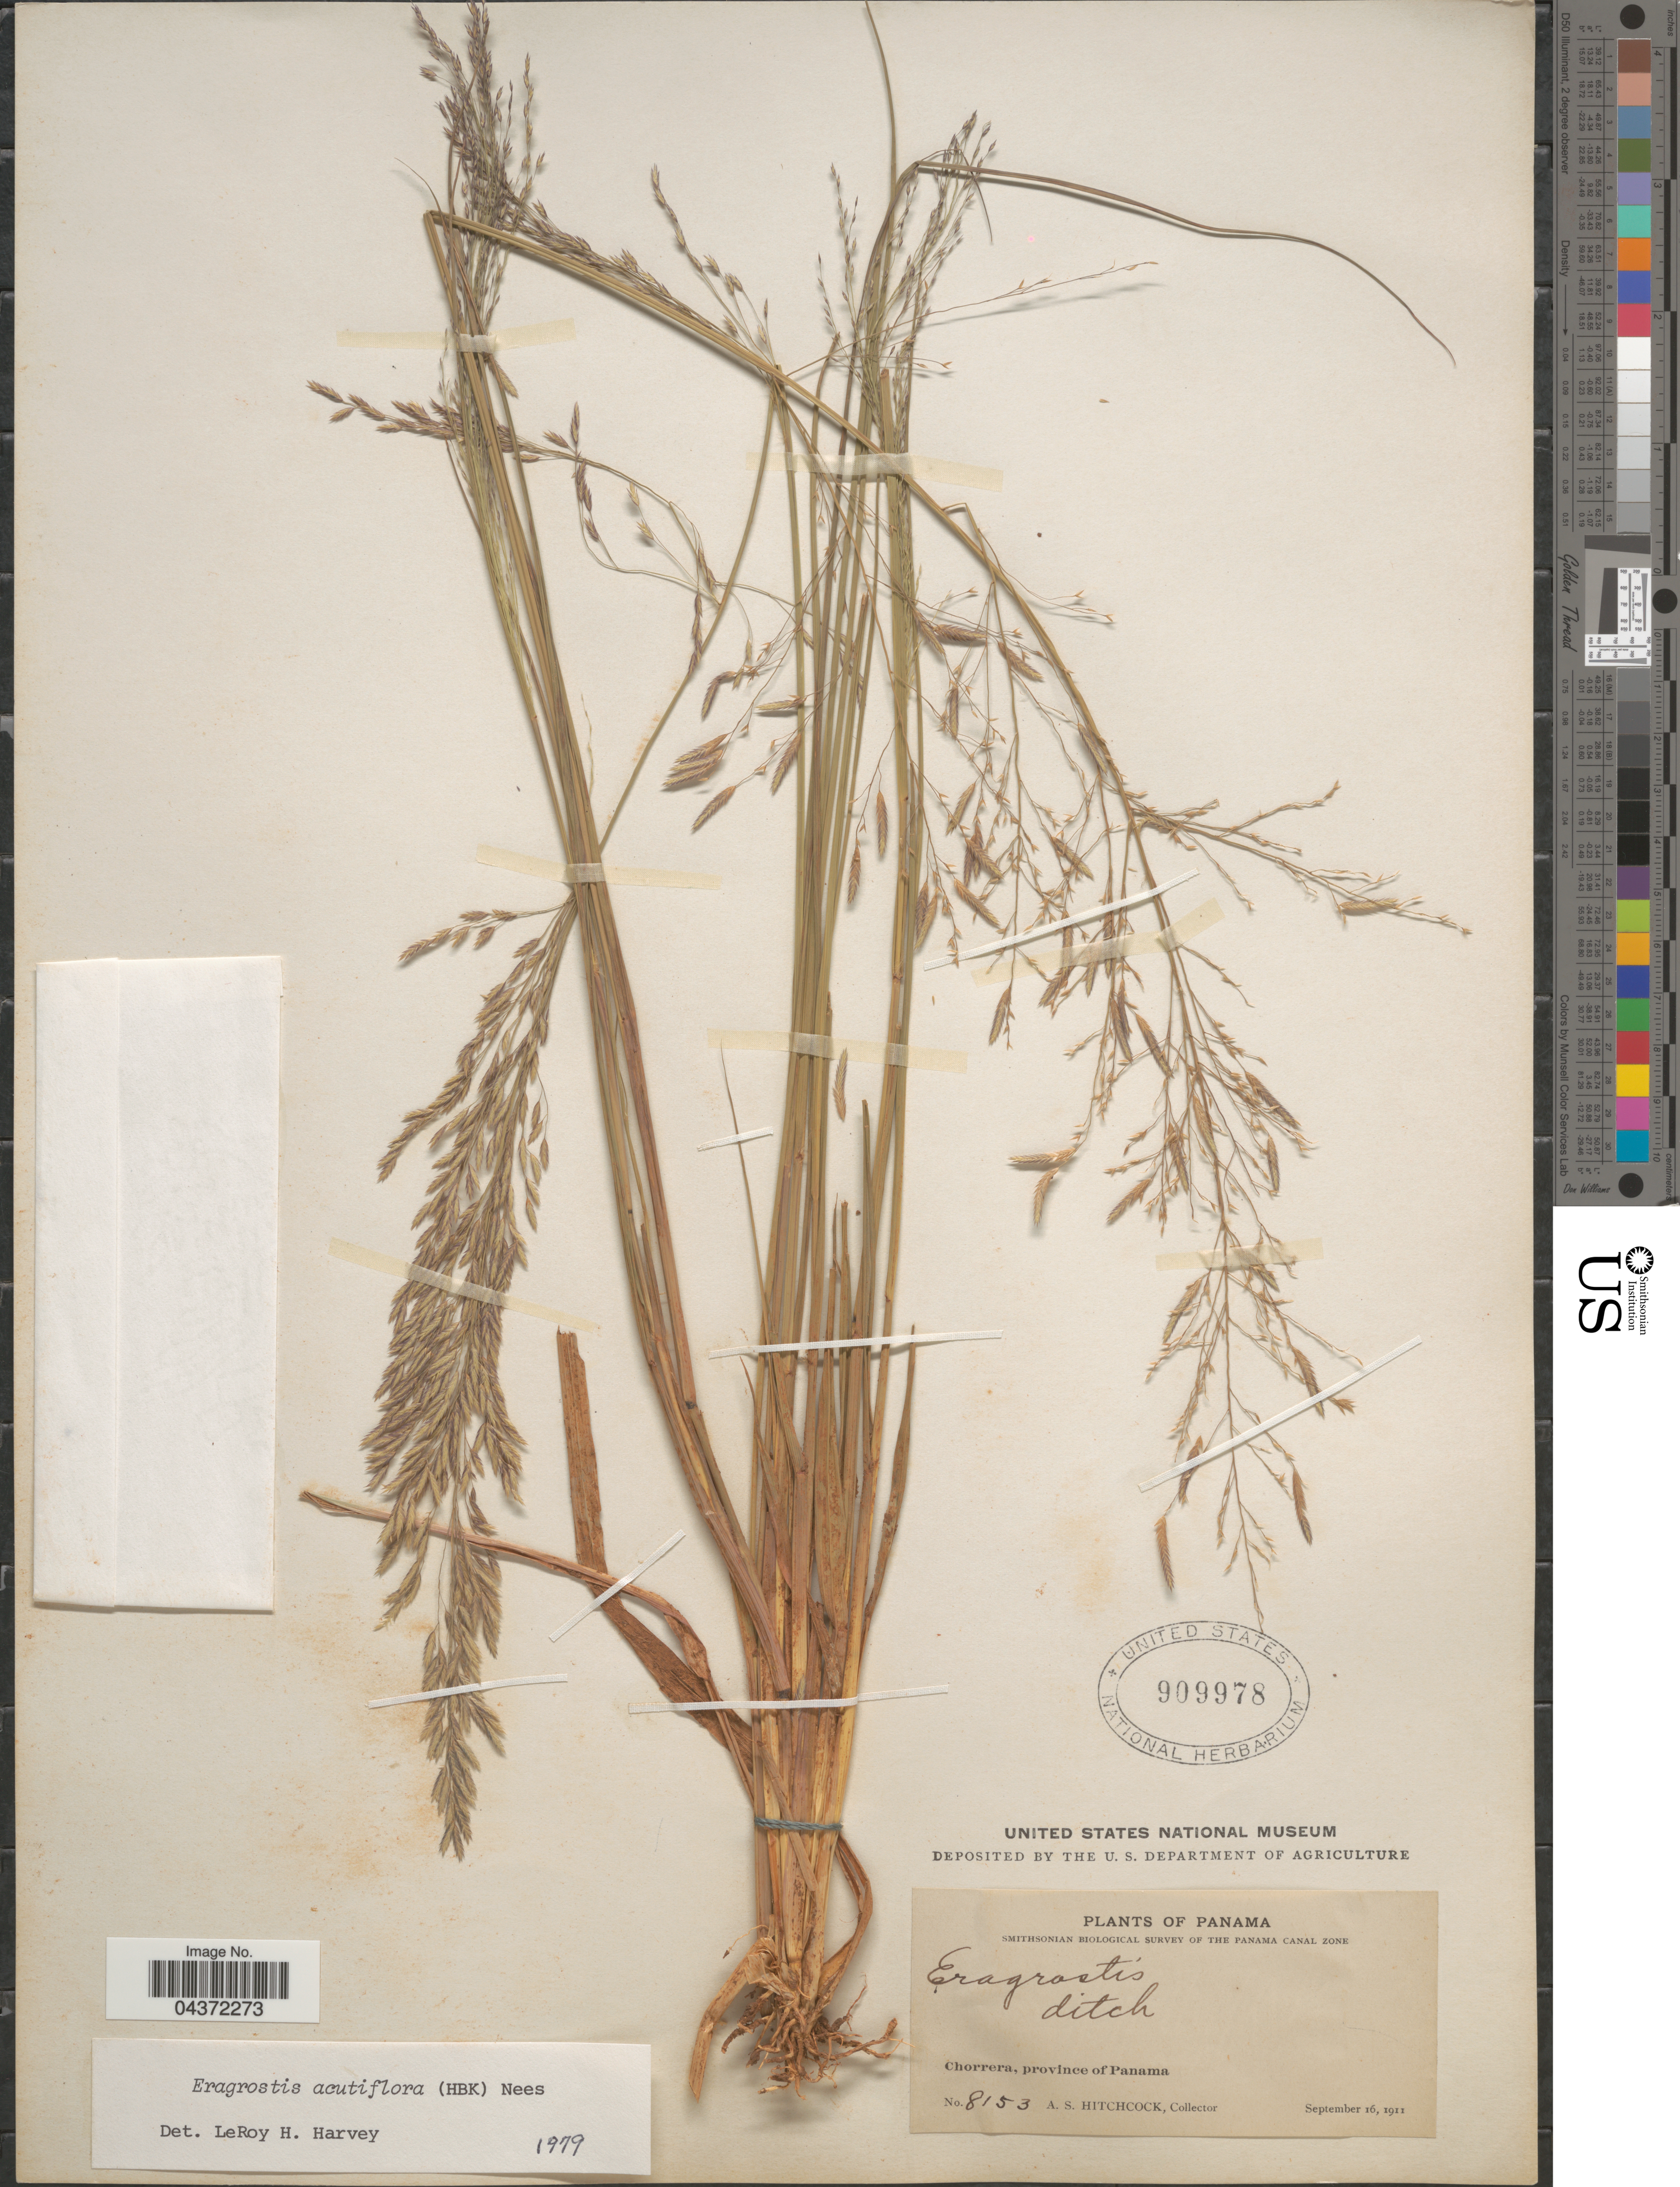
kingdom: Plantae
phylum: Tracheophyta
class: Liliopsida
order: Poales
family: Poaceae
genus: Eragrostis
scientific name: Eragrostis acutiflora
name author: (Kunth) Nees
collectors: A. S. Hitchcock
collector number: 8153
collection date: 1911-09-16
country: Panama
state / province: Panamá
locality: Smithsonian Biological Survey of the Panama Canal Zone. Chorrera, province of Panama.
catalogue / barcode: US 909978